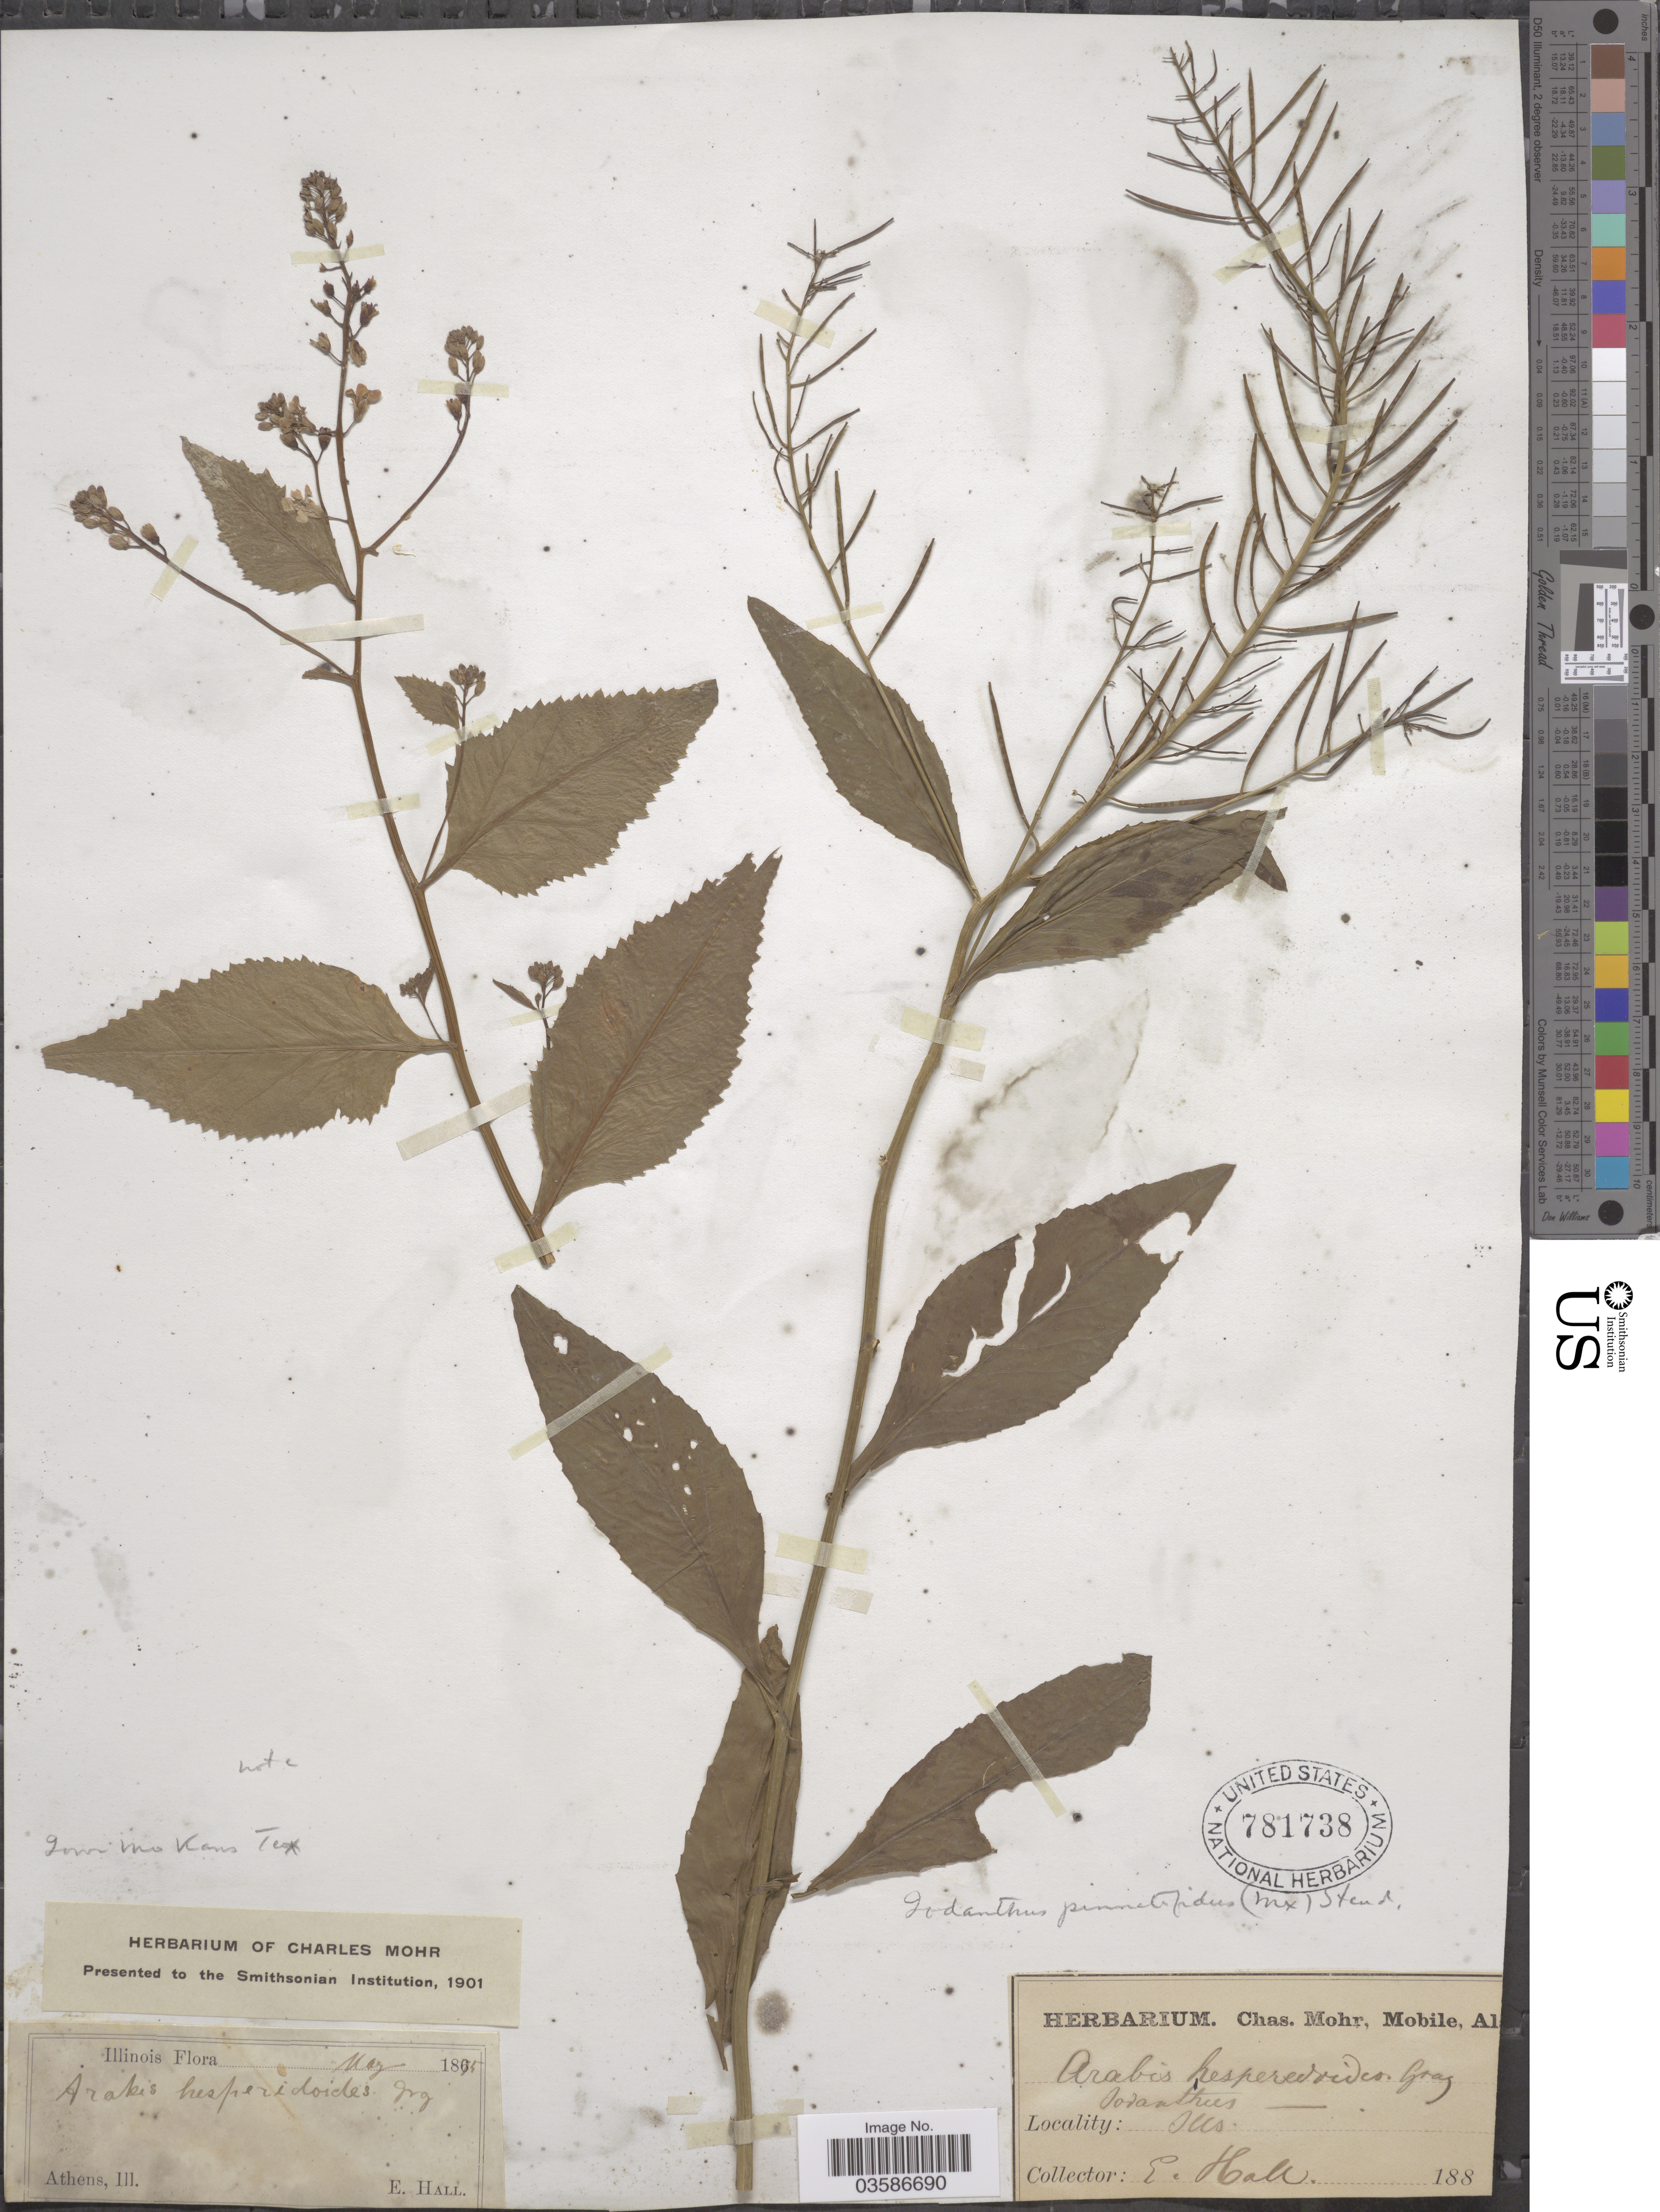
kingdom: Plantae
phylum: Tracheophyta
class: Magnoliopsida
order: Brassicales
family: Brassicaceae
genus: Iodanthus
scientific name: Iodanthus pinnatifidus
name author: (Michx.) Steud.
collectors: E. Hall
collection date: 1875-05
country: United States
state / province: Illinois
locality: Athens.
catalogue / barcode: US 781738